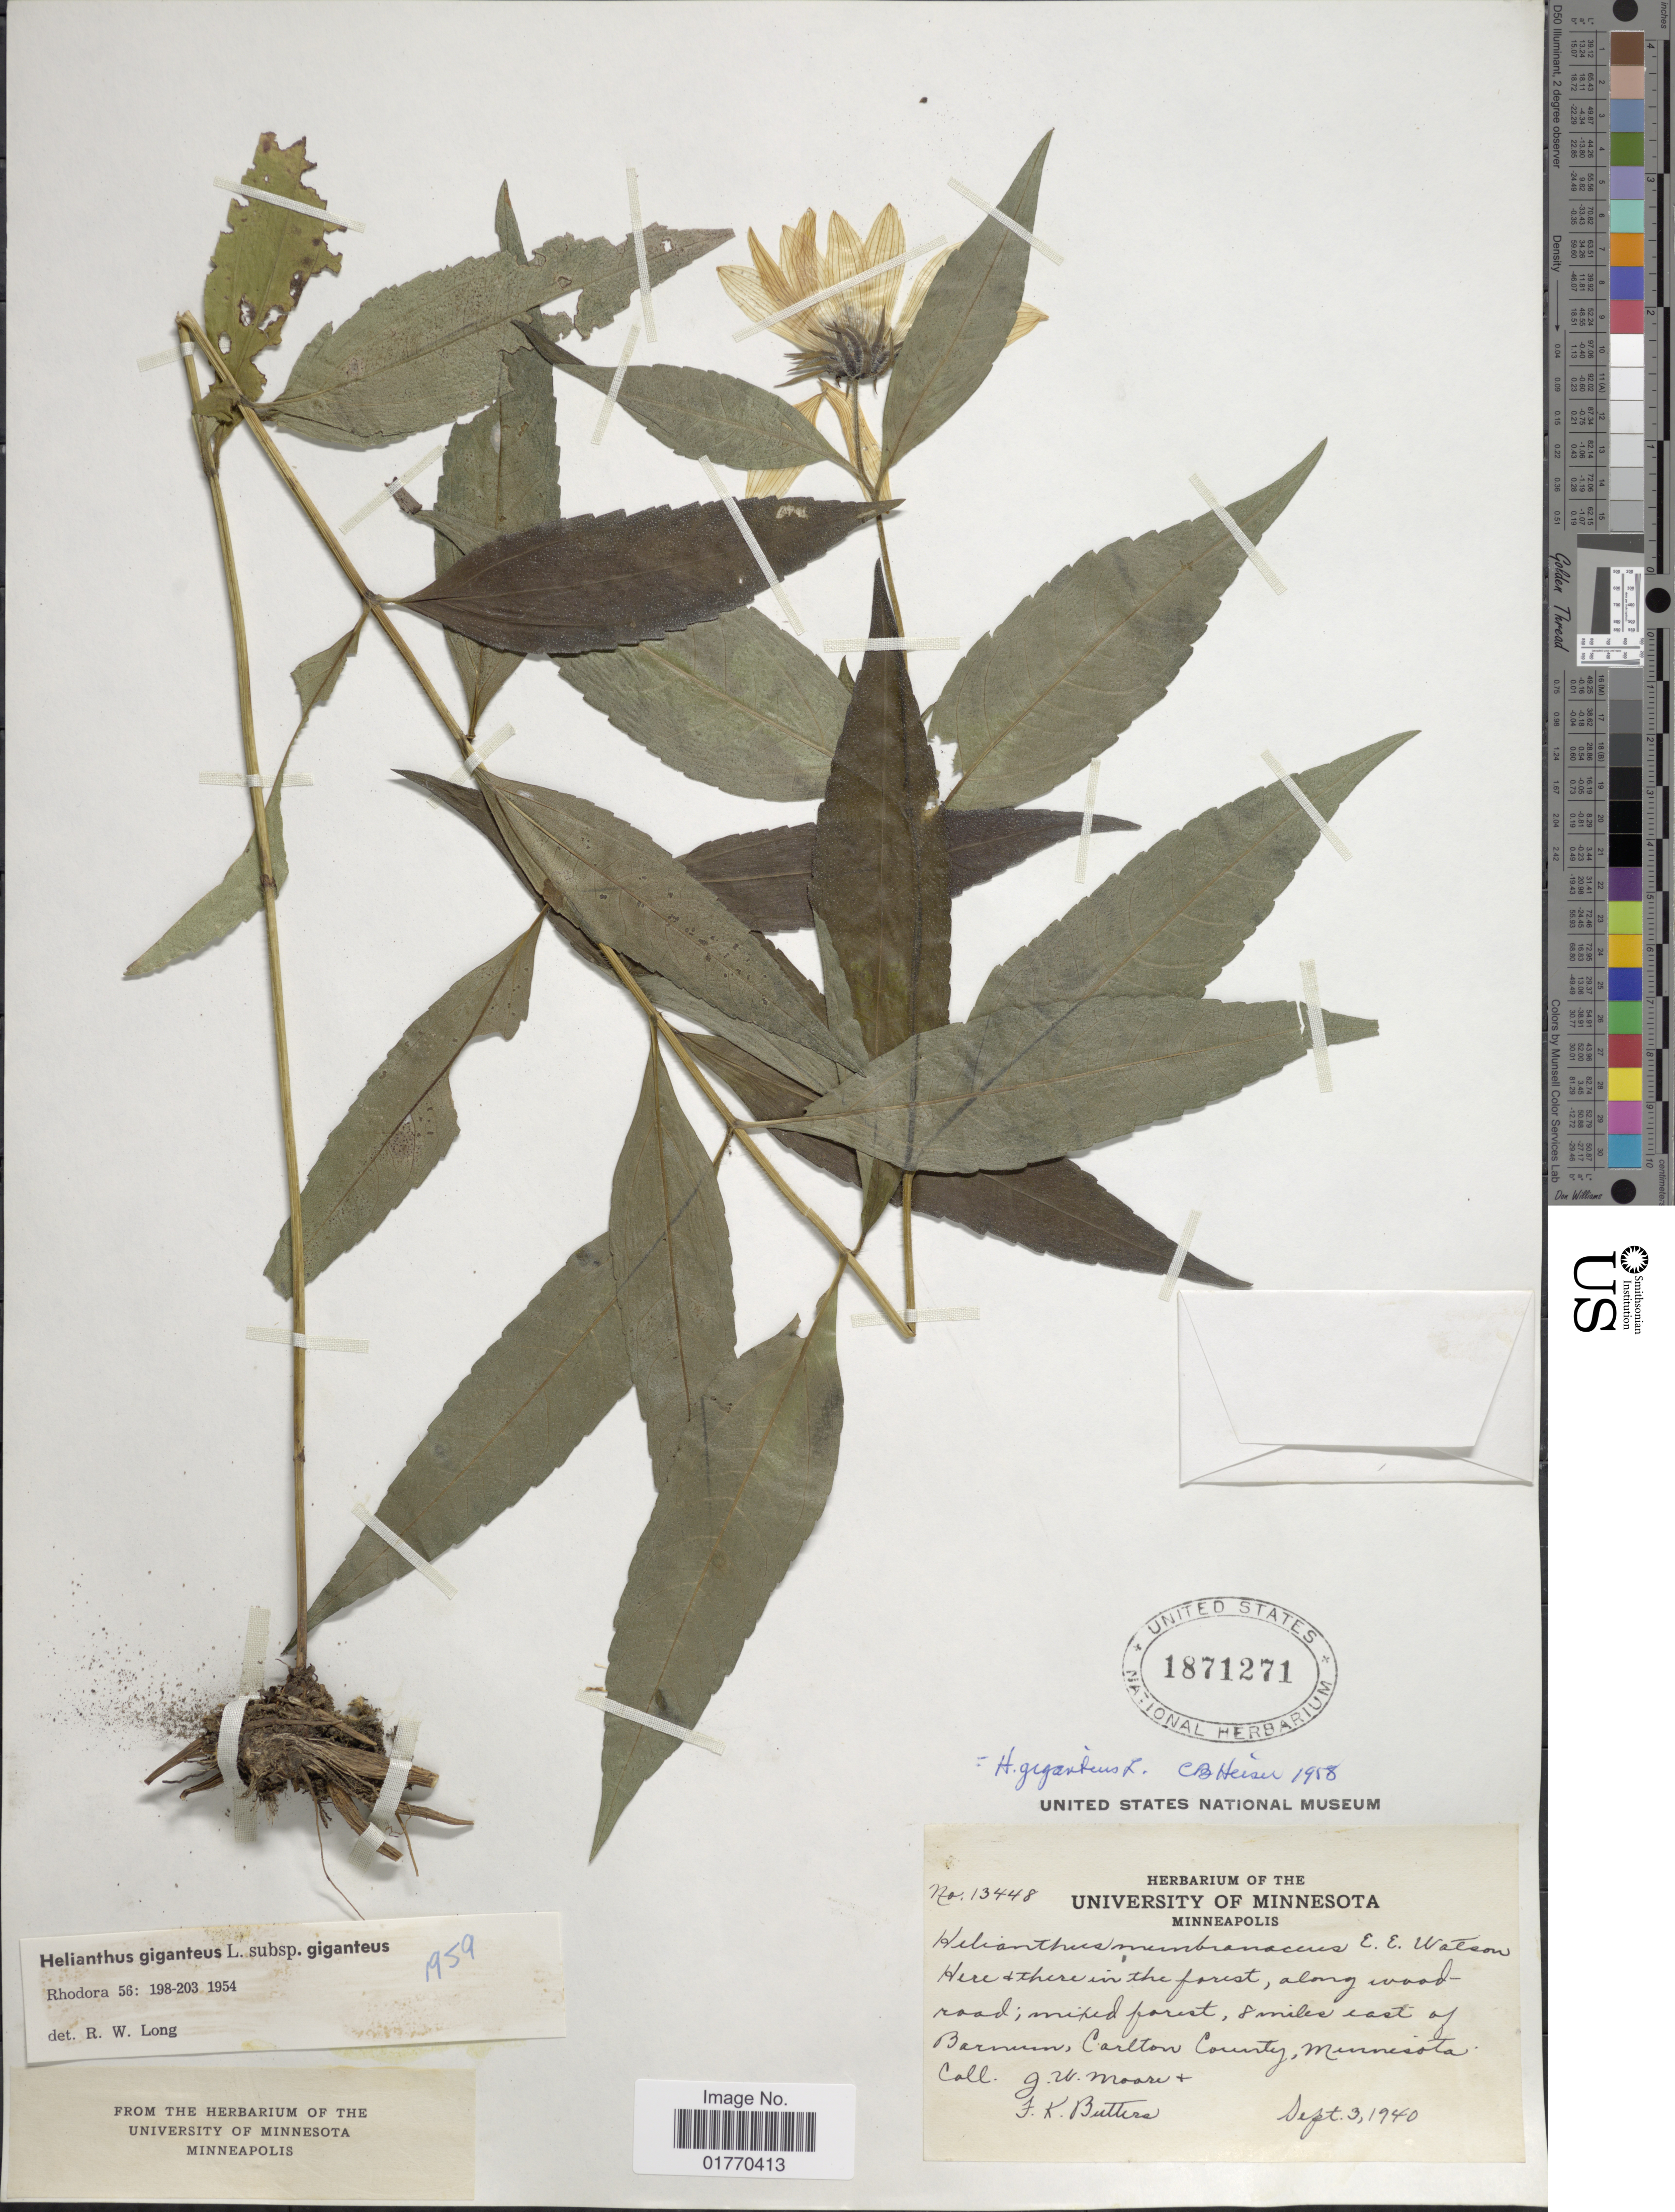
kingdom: Plantae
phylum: Tracheophyta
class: Magnoliopsida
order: Asterales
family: Asteraceae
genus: Helianthus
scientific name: Helianthus giganteus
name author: L.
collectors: G. Moore & F. K. Butters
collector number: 13448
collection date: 1940-09-03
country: United States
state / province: Minnesota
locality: Minneapolis, along woodroad, mixed forest, 8 miles east of Barnum, Carlton County, Minnesota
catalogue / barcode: US 1871271